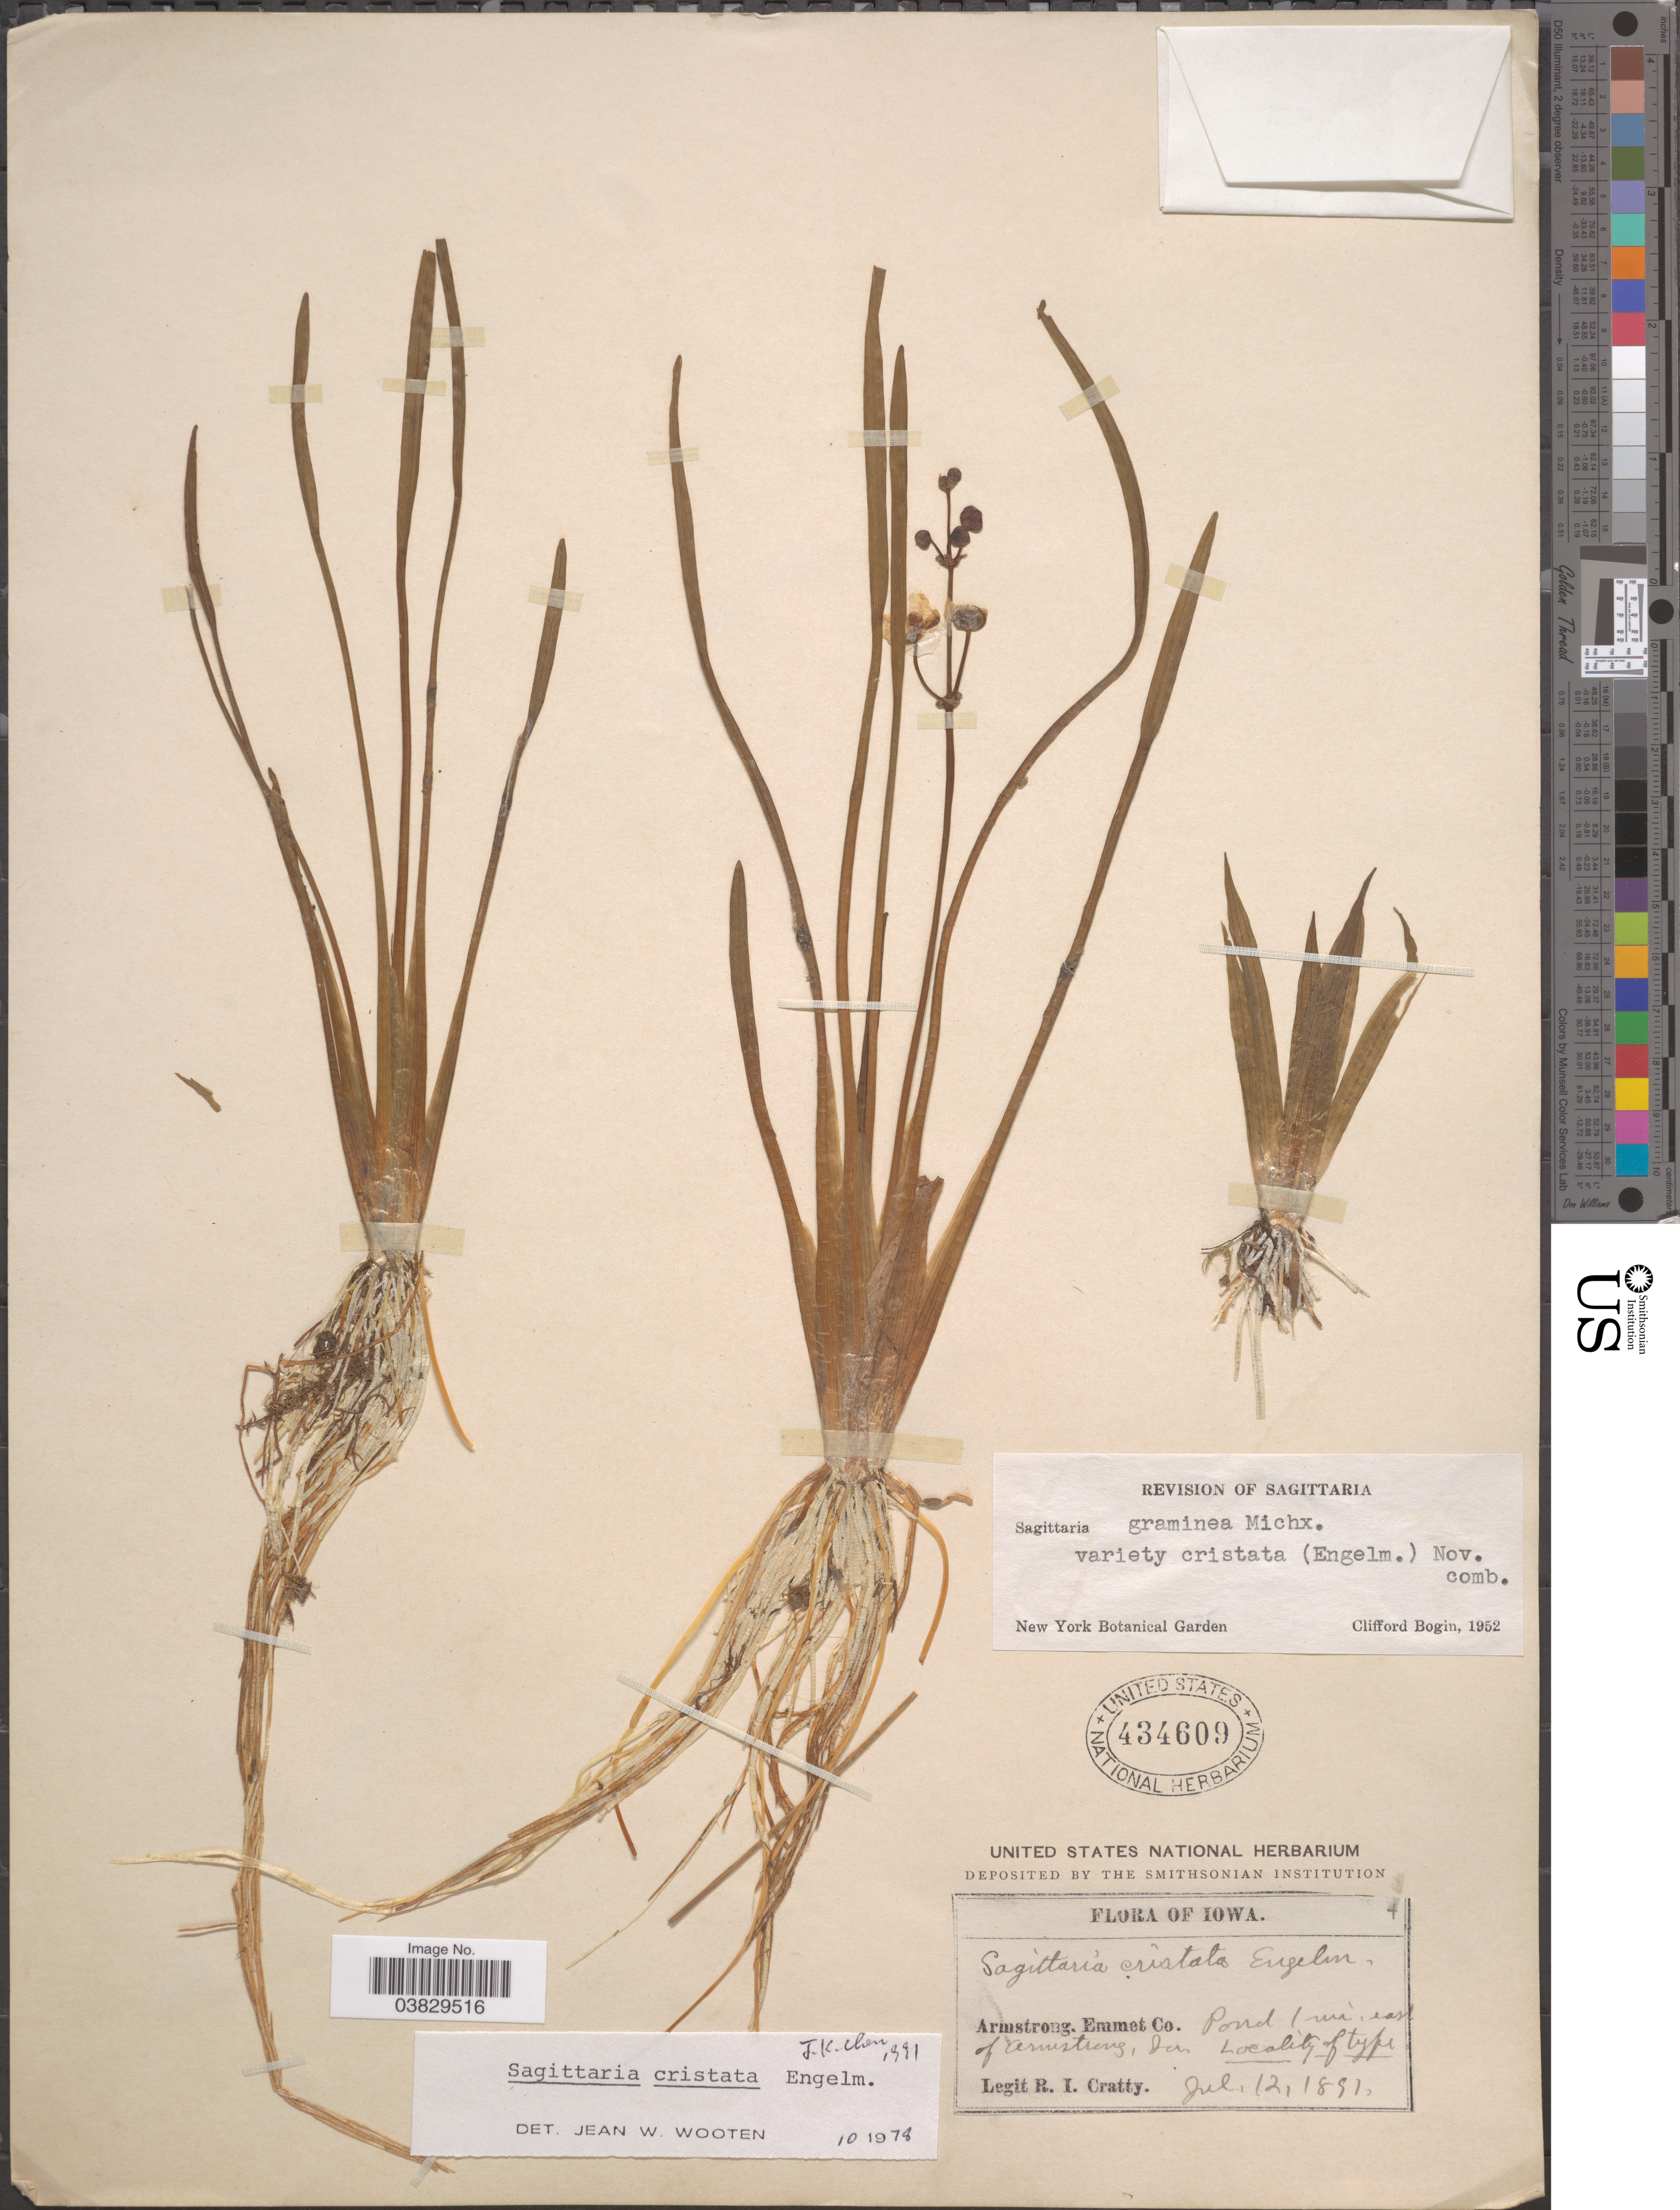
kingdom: Plantae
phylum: Tracheophyta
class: Liliopsida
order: Alismatales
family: Alismataceae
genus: Sagittaria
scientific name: Sagittaria cristata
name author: Engelm.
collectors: R. Cratty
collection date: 1891-07-12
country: United States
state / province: Iowa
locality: Armstrong, Emmet Co. Pond 1 mi. east of Armstrong.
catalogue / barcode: US 434609